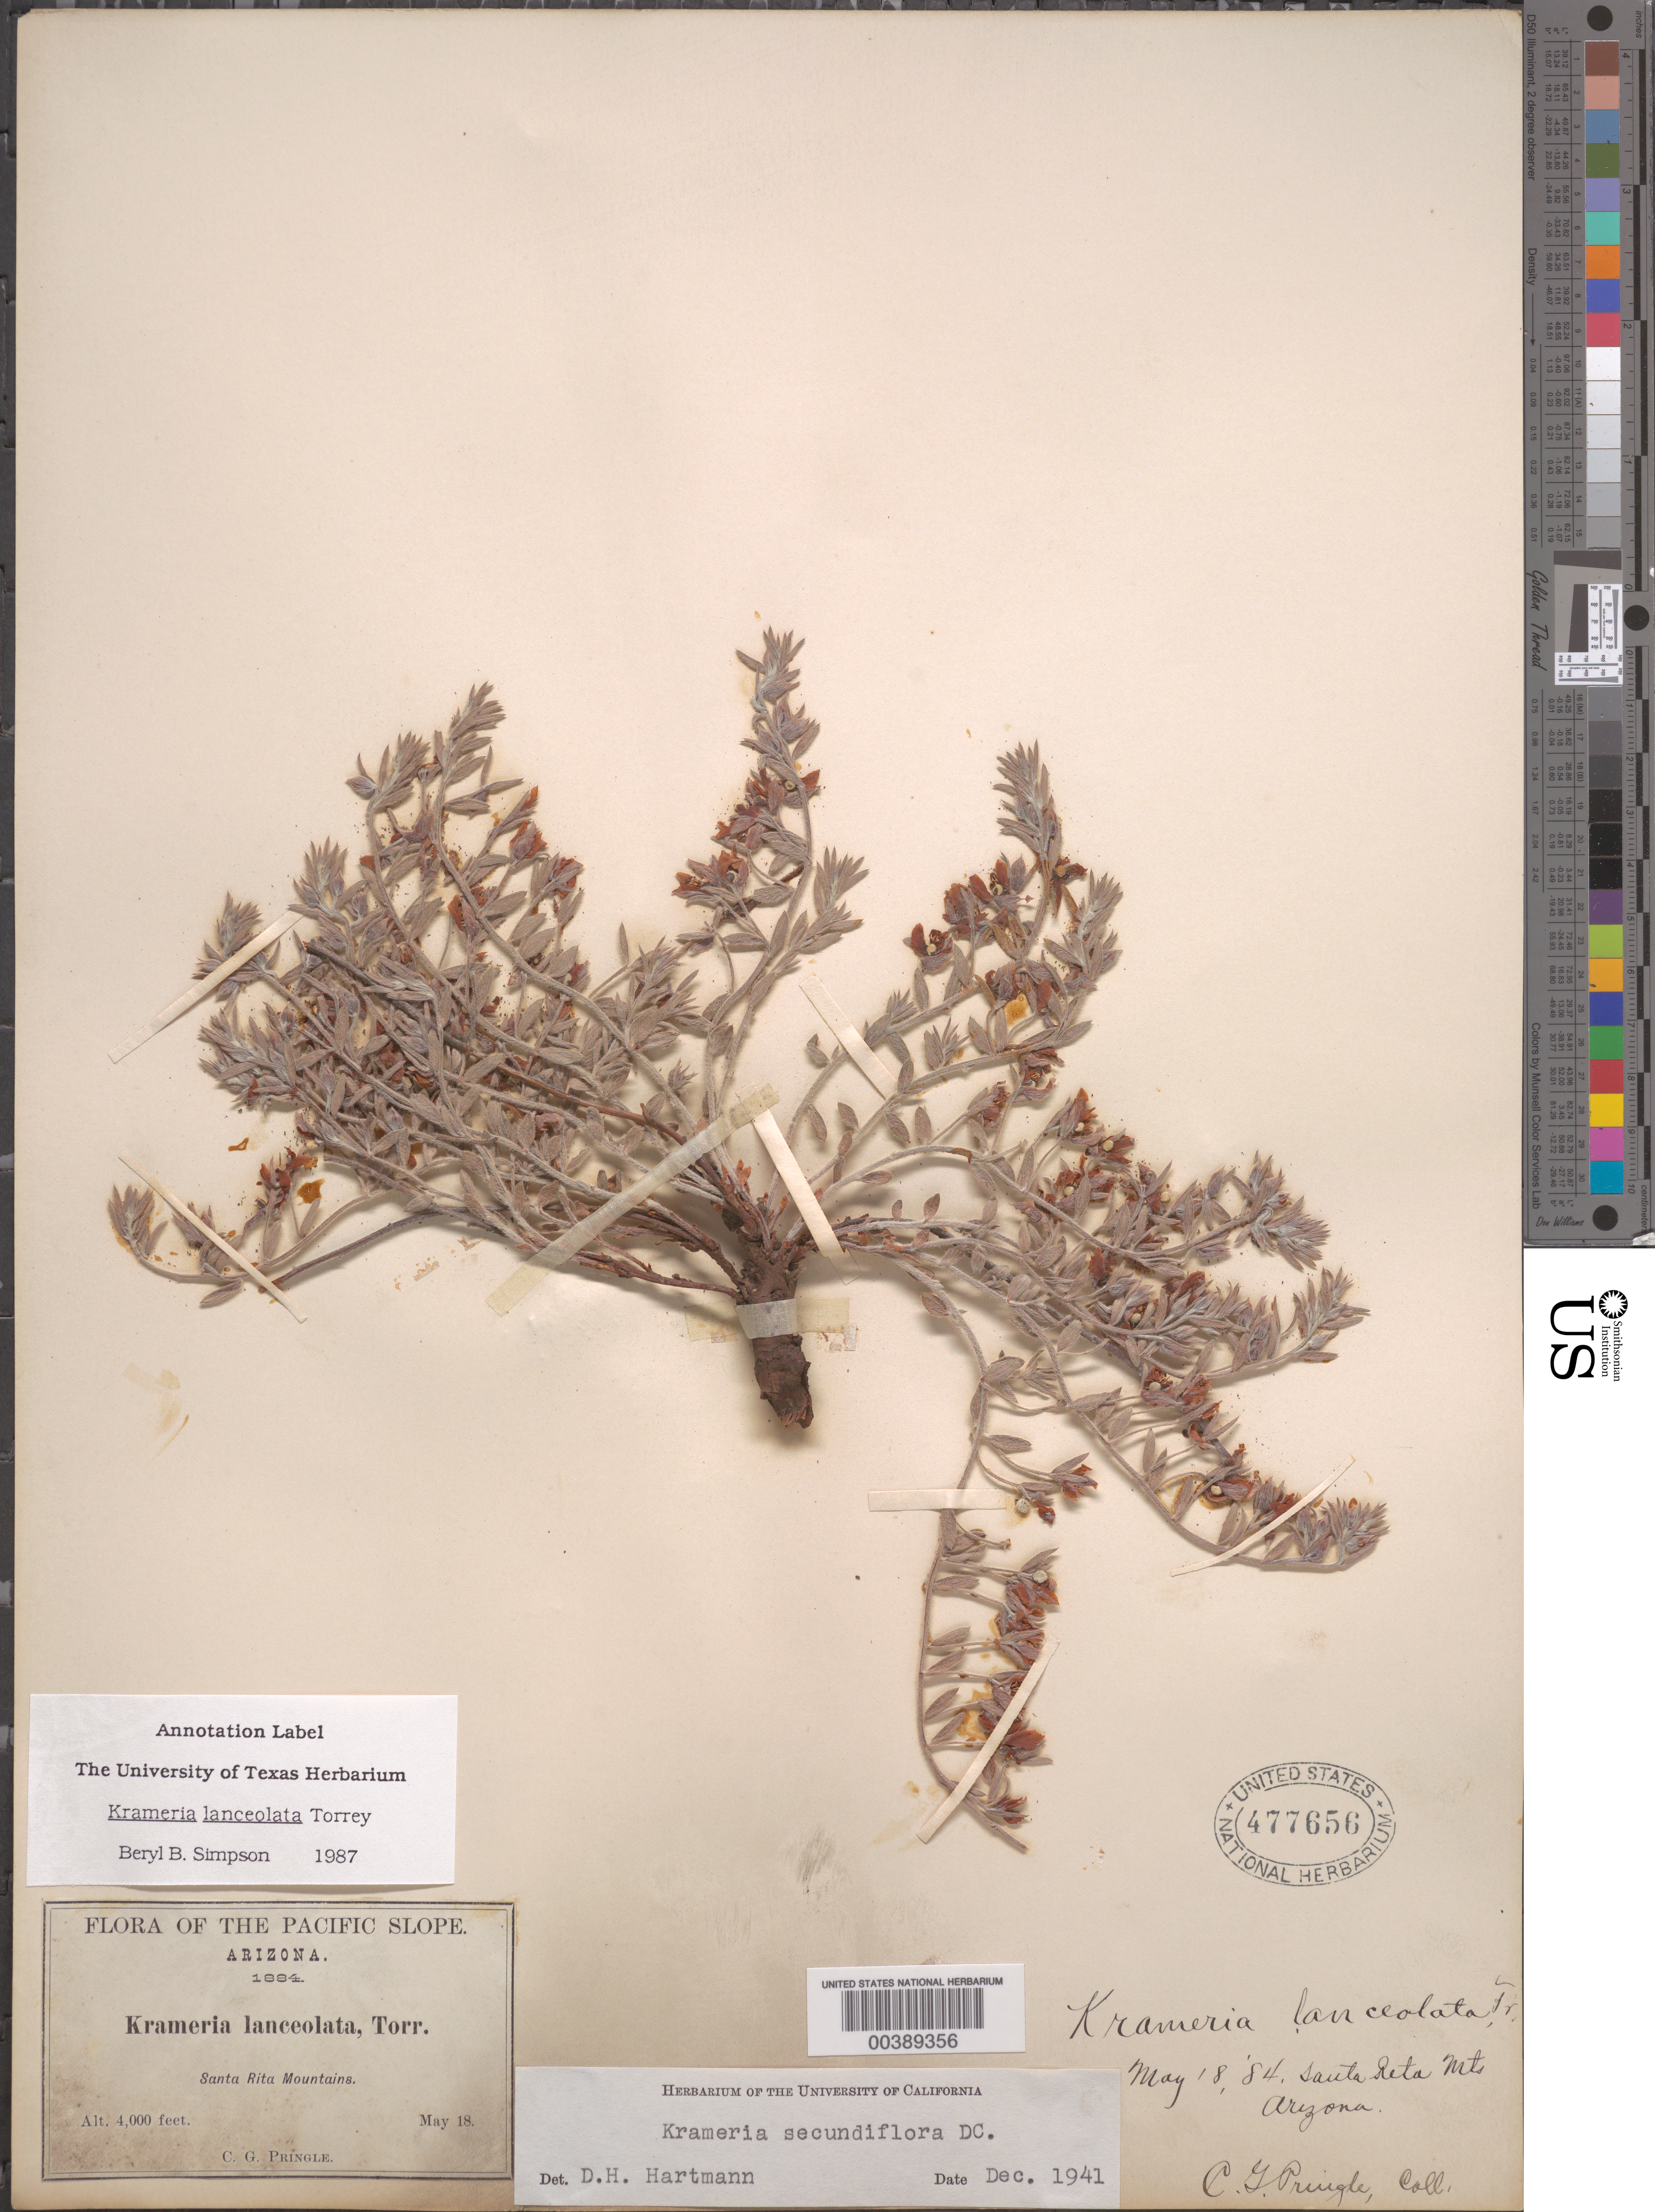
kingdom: Plantae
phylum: Tracheophyta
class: Magnoliopsida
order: Zygophyllales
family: Krameriaceae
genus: Krameria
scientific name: Krameria lanceolata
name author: Torr.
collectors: C. G. Pringle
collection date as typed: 18 May 1884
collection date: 1884-05-18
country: United States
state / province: Arizona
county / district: Pima / Santa Cruz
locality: Santa rita mts.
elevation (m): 1219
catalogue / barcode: US 477656